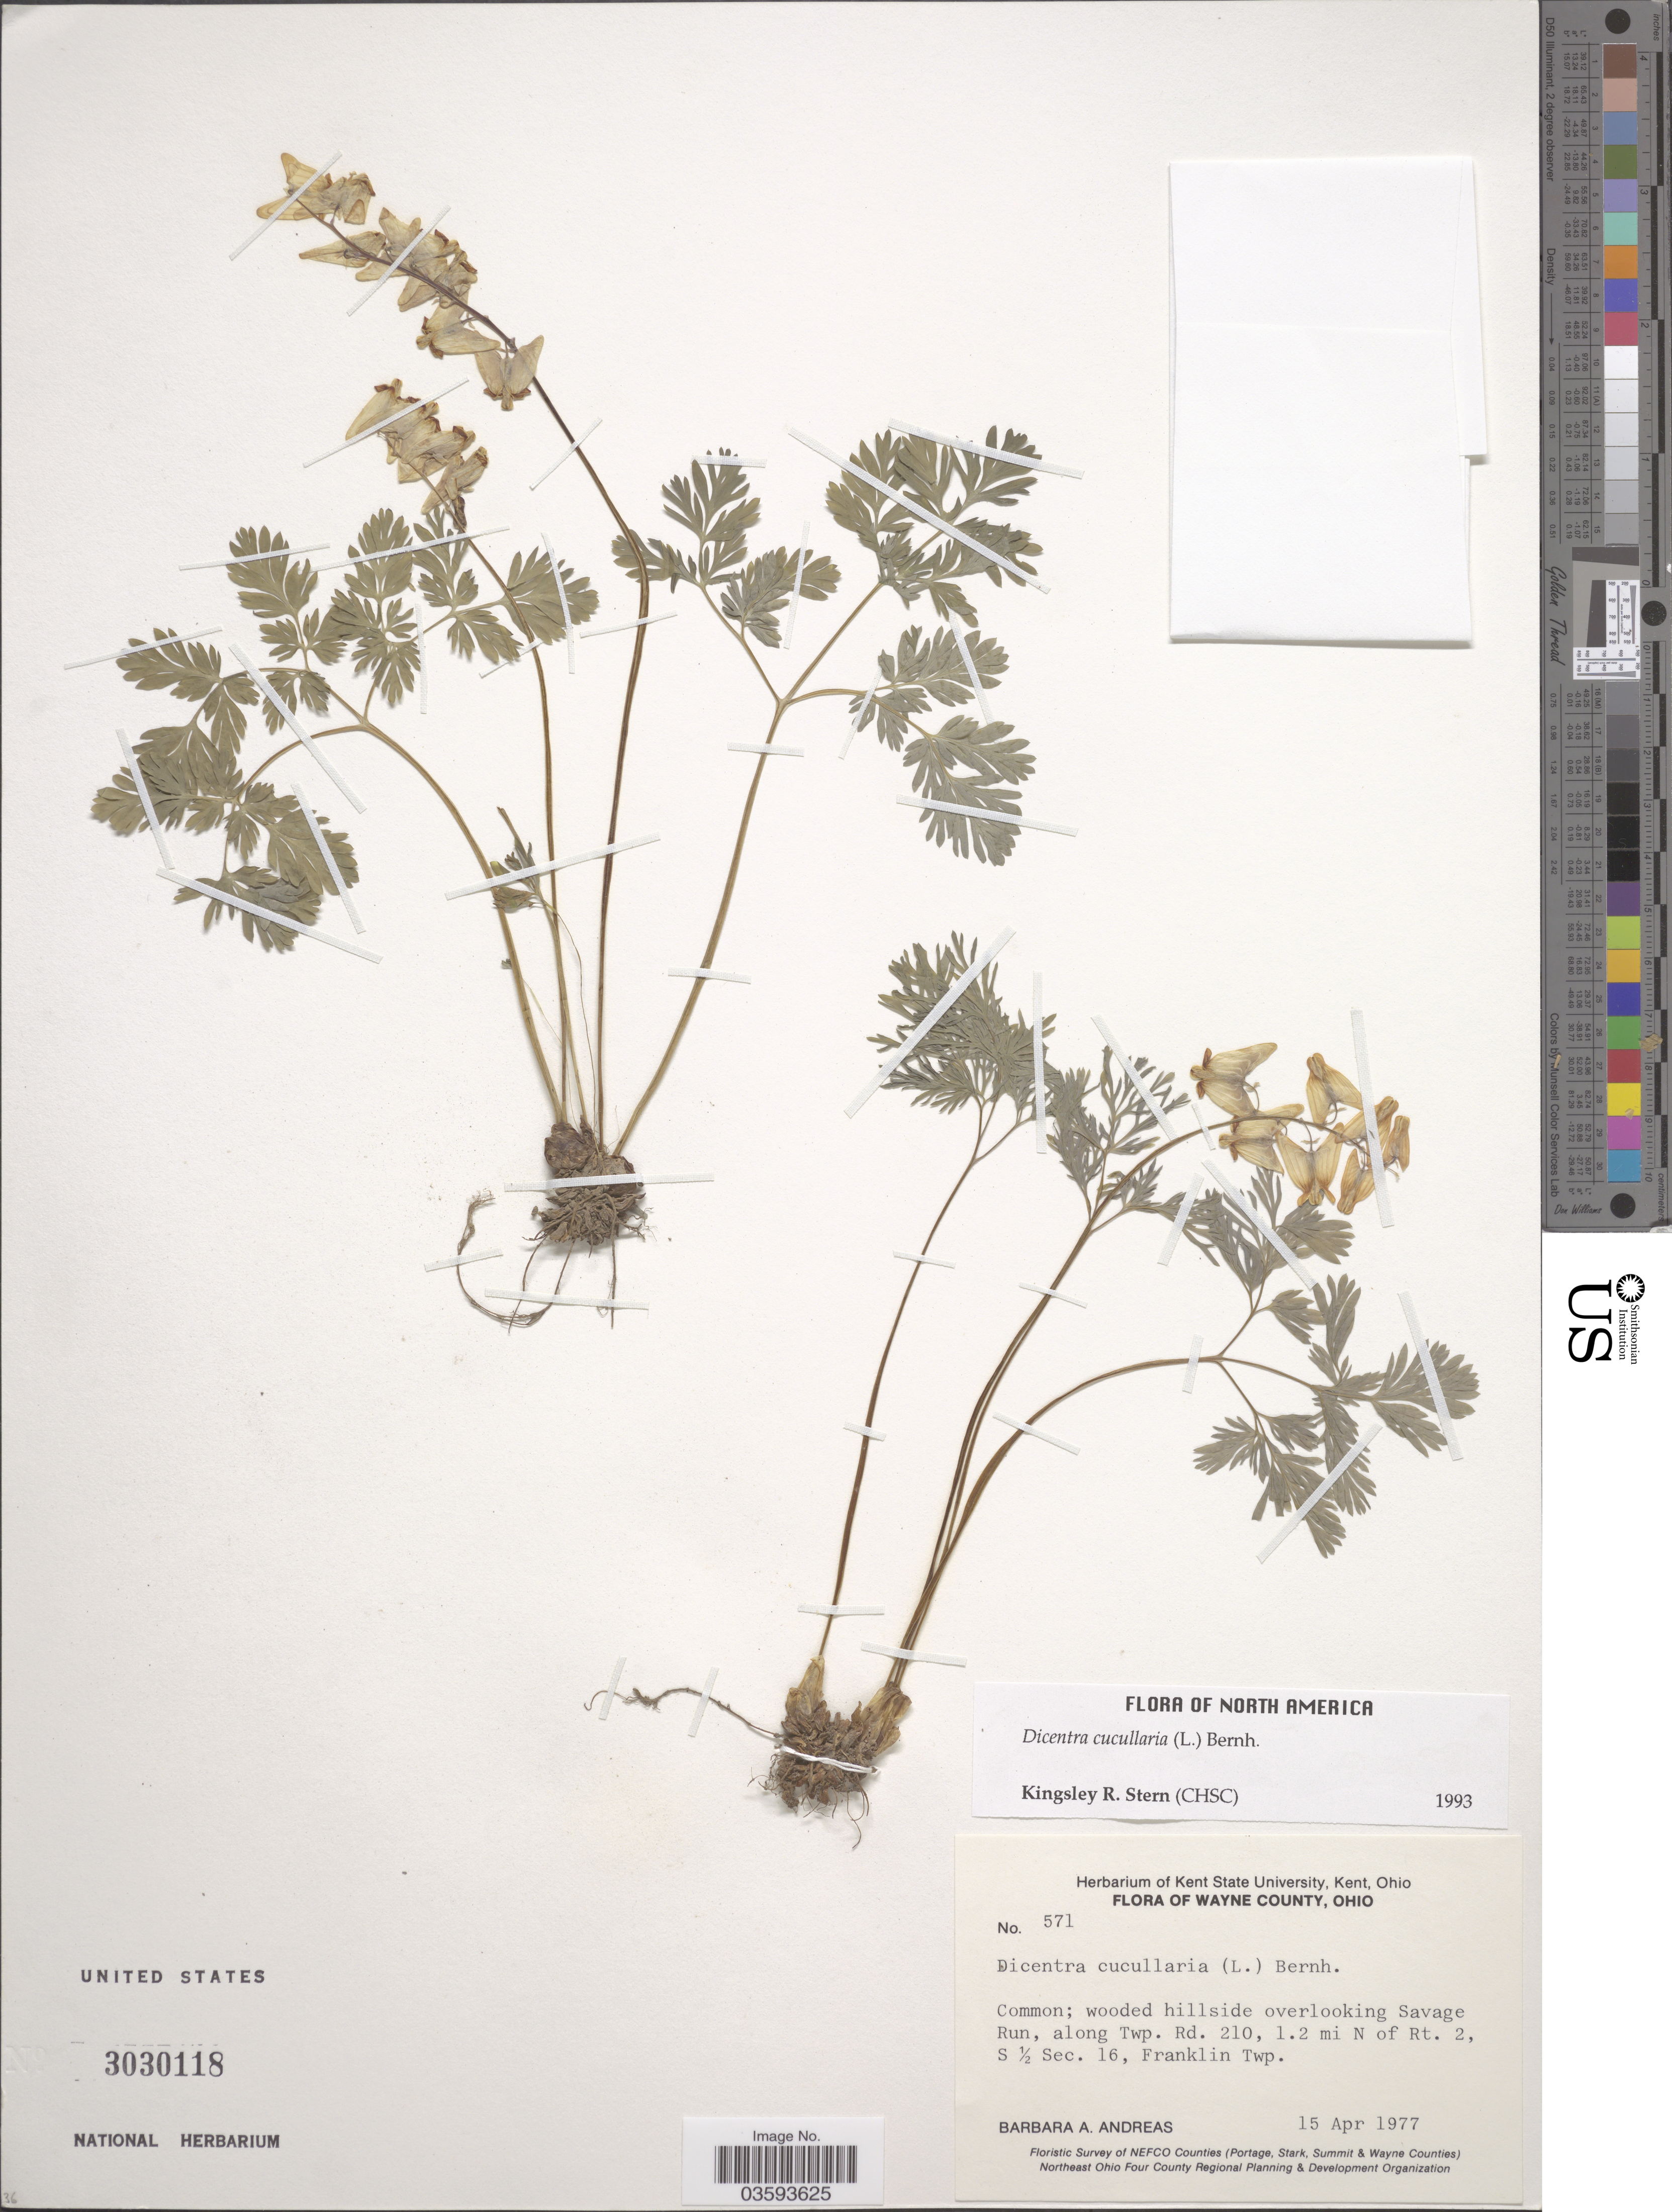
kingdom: Plantae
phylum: Tracheophyta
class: Magnoliopsida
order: Ranunculales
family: Papaveraceae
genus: Dicentra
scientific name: Dicentra cucullaria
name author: (L.) Bernh.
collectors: B. A. Andreas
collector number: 571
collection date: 1977-04-15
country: United States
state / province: Ohio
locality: Wayne County. Wooded hillside overlooking Savage Run, along Twp. Rd. 210, 1.2 mi N of Rt. 2, S ½ Sec. 16, Franklin Twp.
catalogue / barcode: US 3030118